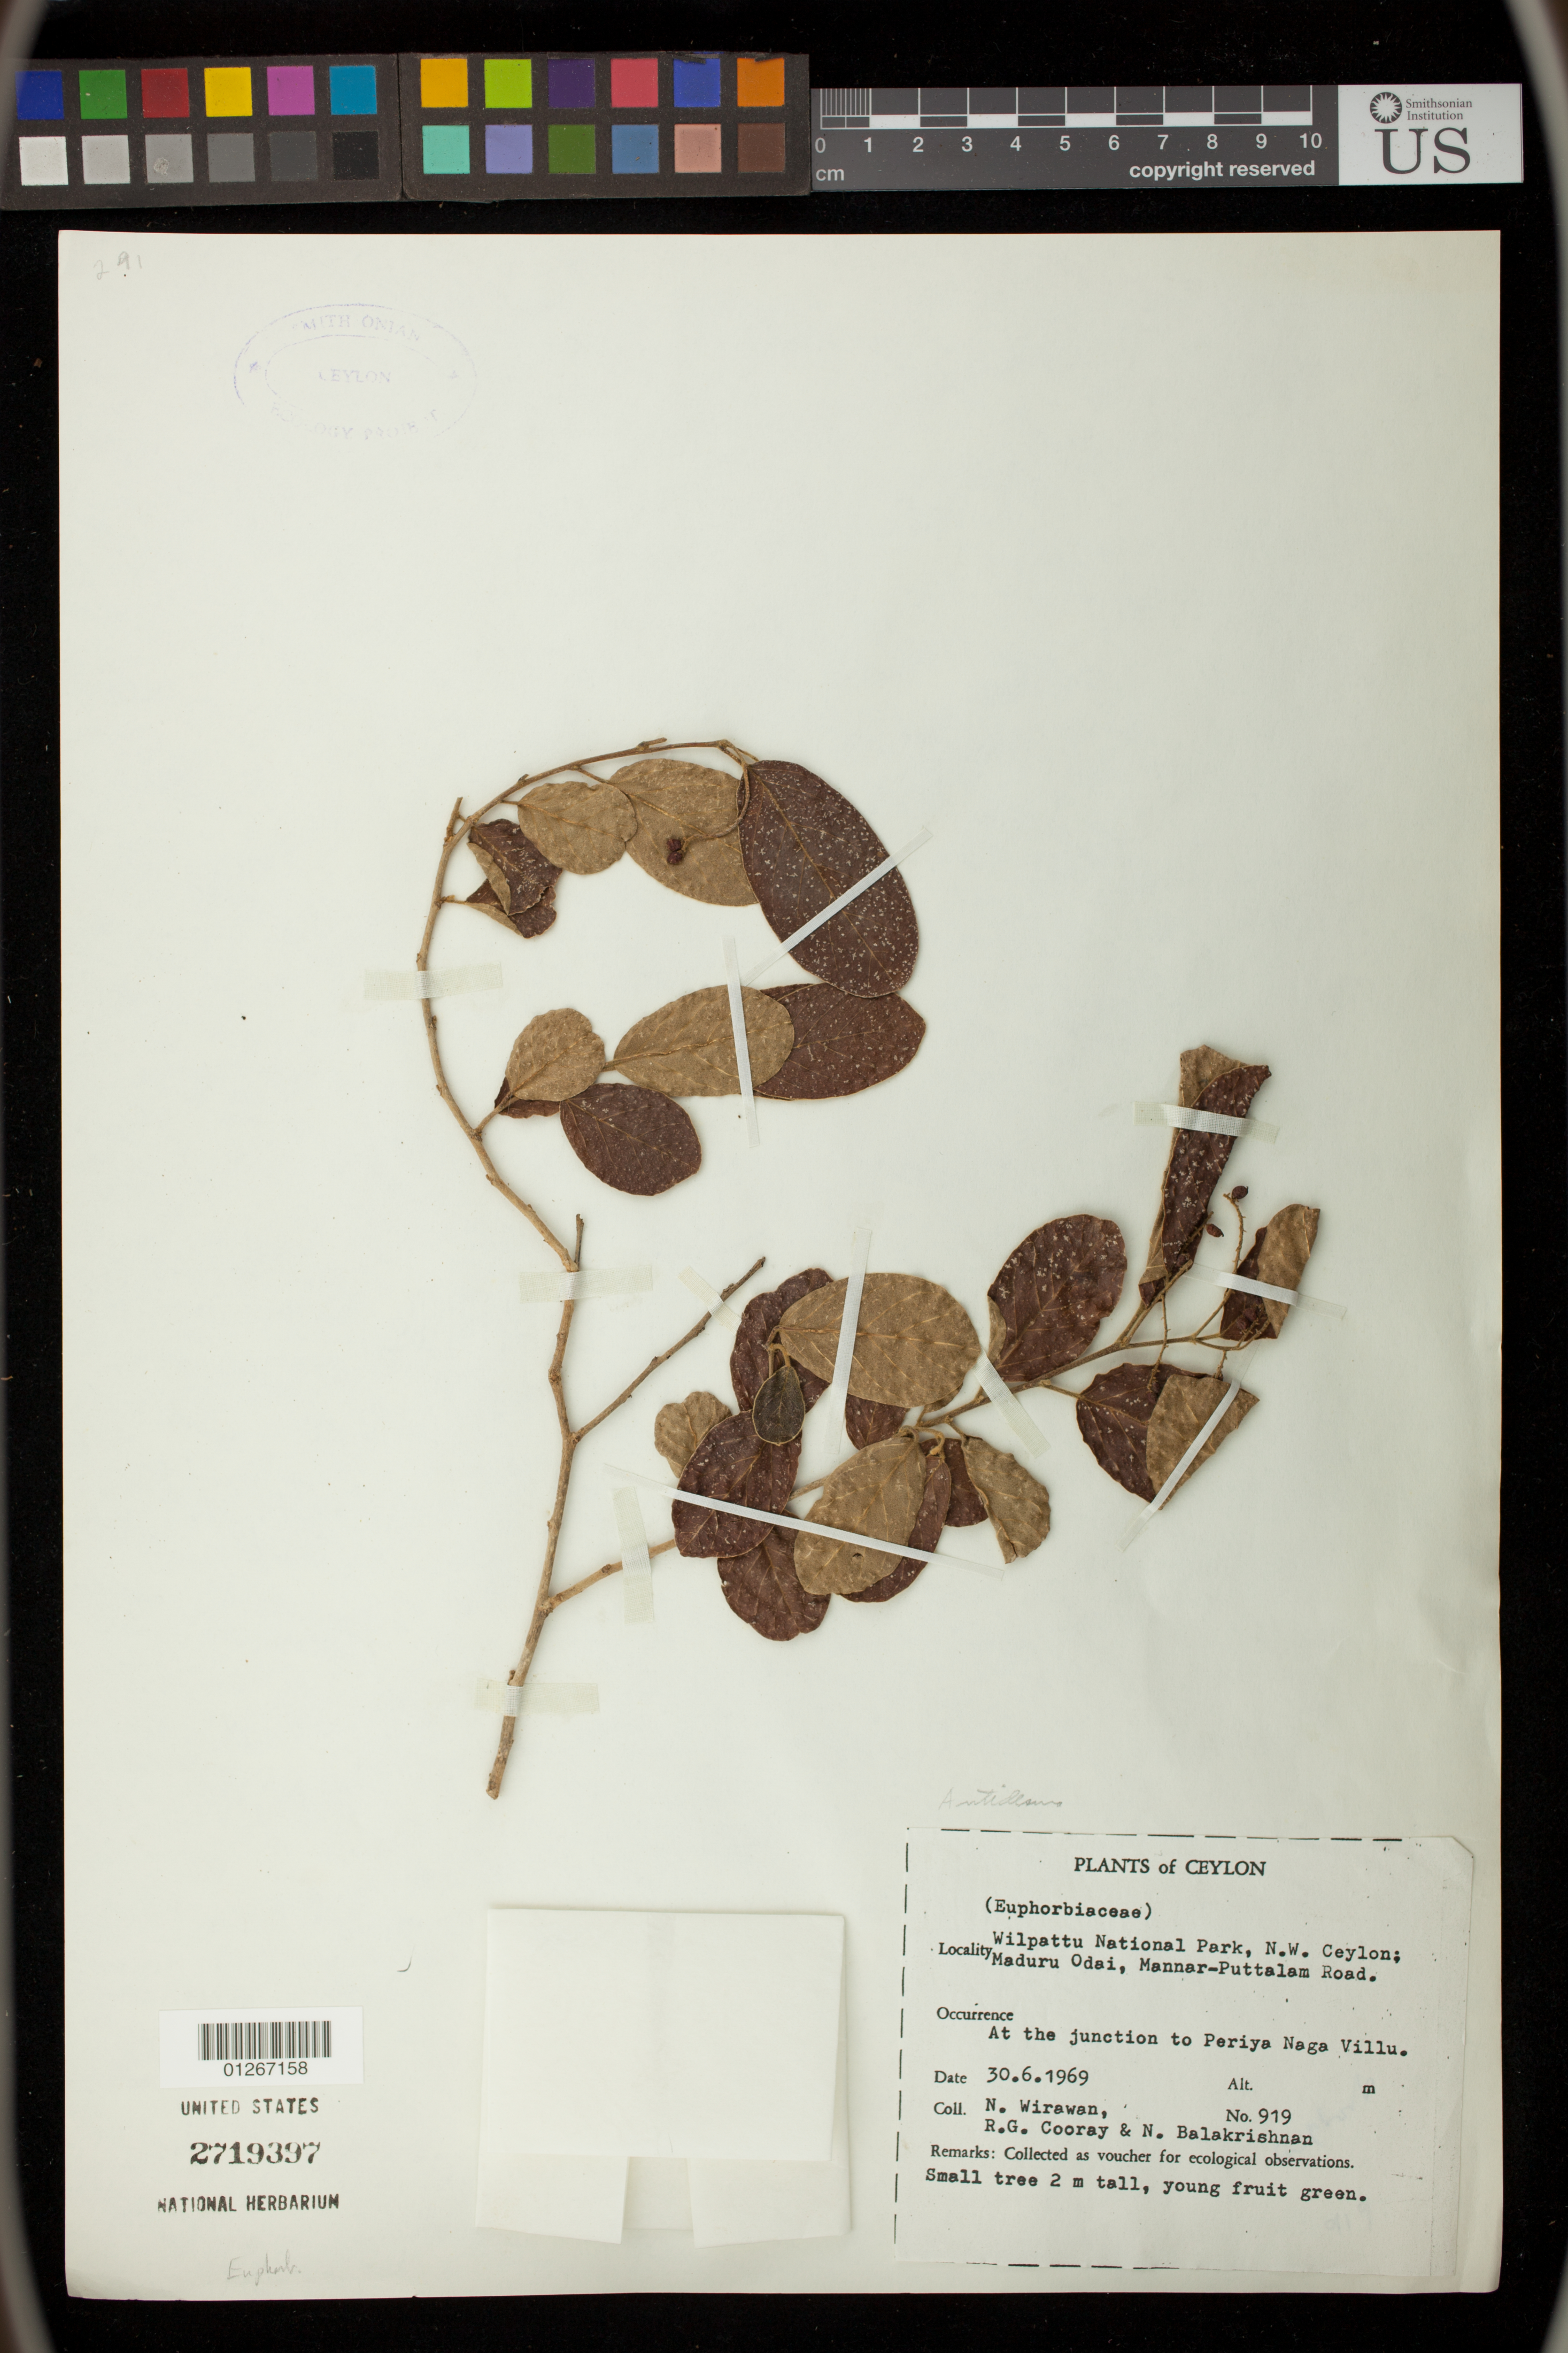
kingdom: Plantae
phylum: Tracheophyta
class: Magnoliopsida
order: Malpighiales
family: Phyllanthaceae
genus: Antidesma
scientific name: Antidesma sp.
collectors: N. Wirawan, R. Cooray & N. Balakrishnan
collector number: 919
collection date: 1969-06-30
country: Sri Lanka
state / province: North Western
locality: Wilpattu National Park, N.W. Ceylon; Maduru Odai, Mannar-Puttalam Road.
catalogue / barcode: US 2719397